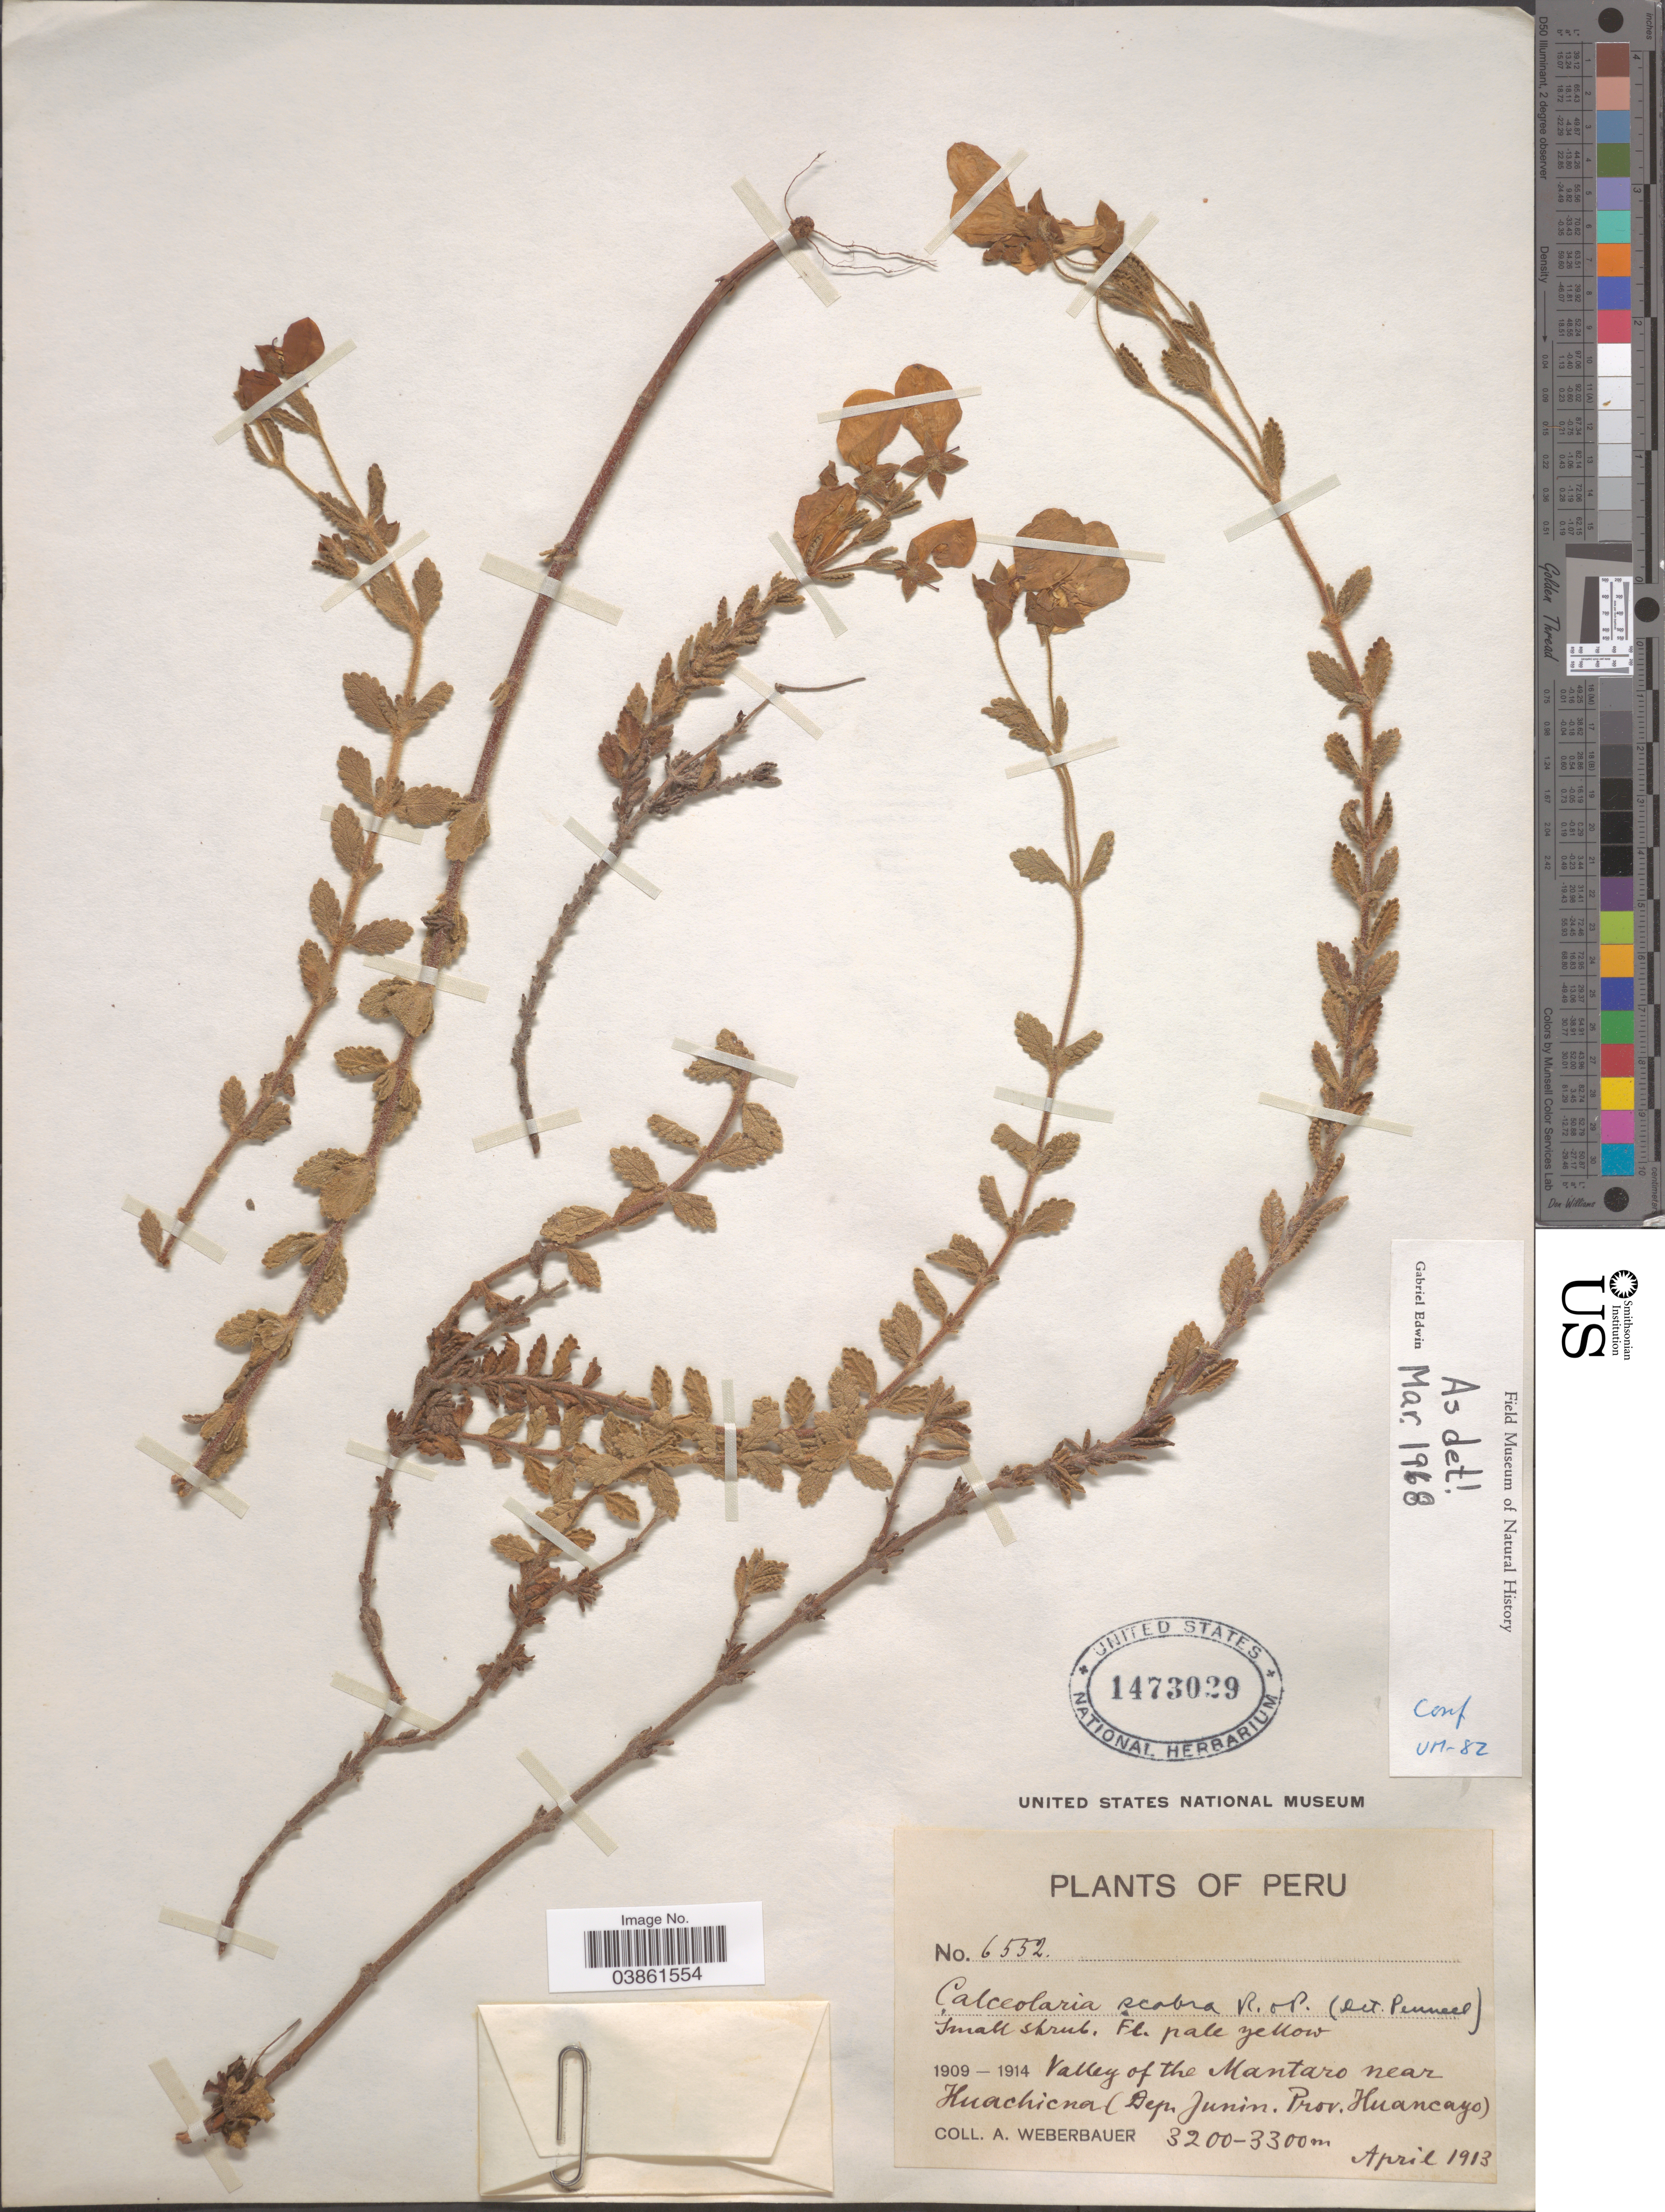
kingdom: Plantae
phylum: Tracheophyta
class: Magnoliopsida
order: Lamiales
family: Calceolariaceae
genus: Calceolaria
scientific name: Calceolaria scabra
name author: Ruiz & Pav.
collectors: A. Weberbauer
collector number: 6552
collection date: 1913-04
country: Peru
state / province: Junín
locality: Valley of the Mantaro near Huachicna (Dep. Junin. Prov. Huancayo).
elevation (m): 3200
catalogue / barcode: US 1473029